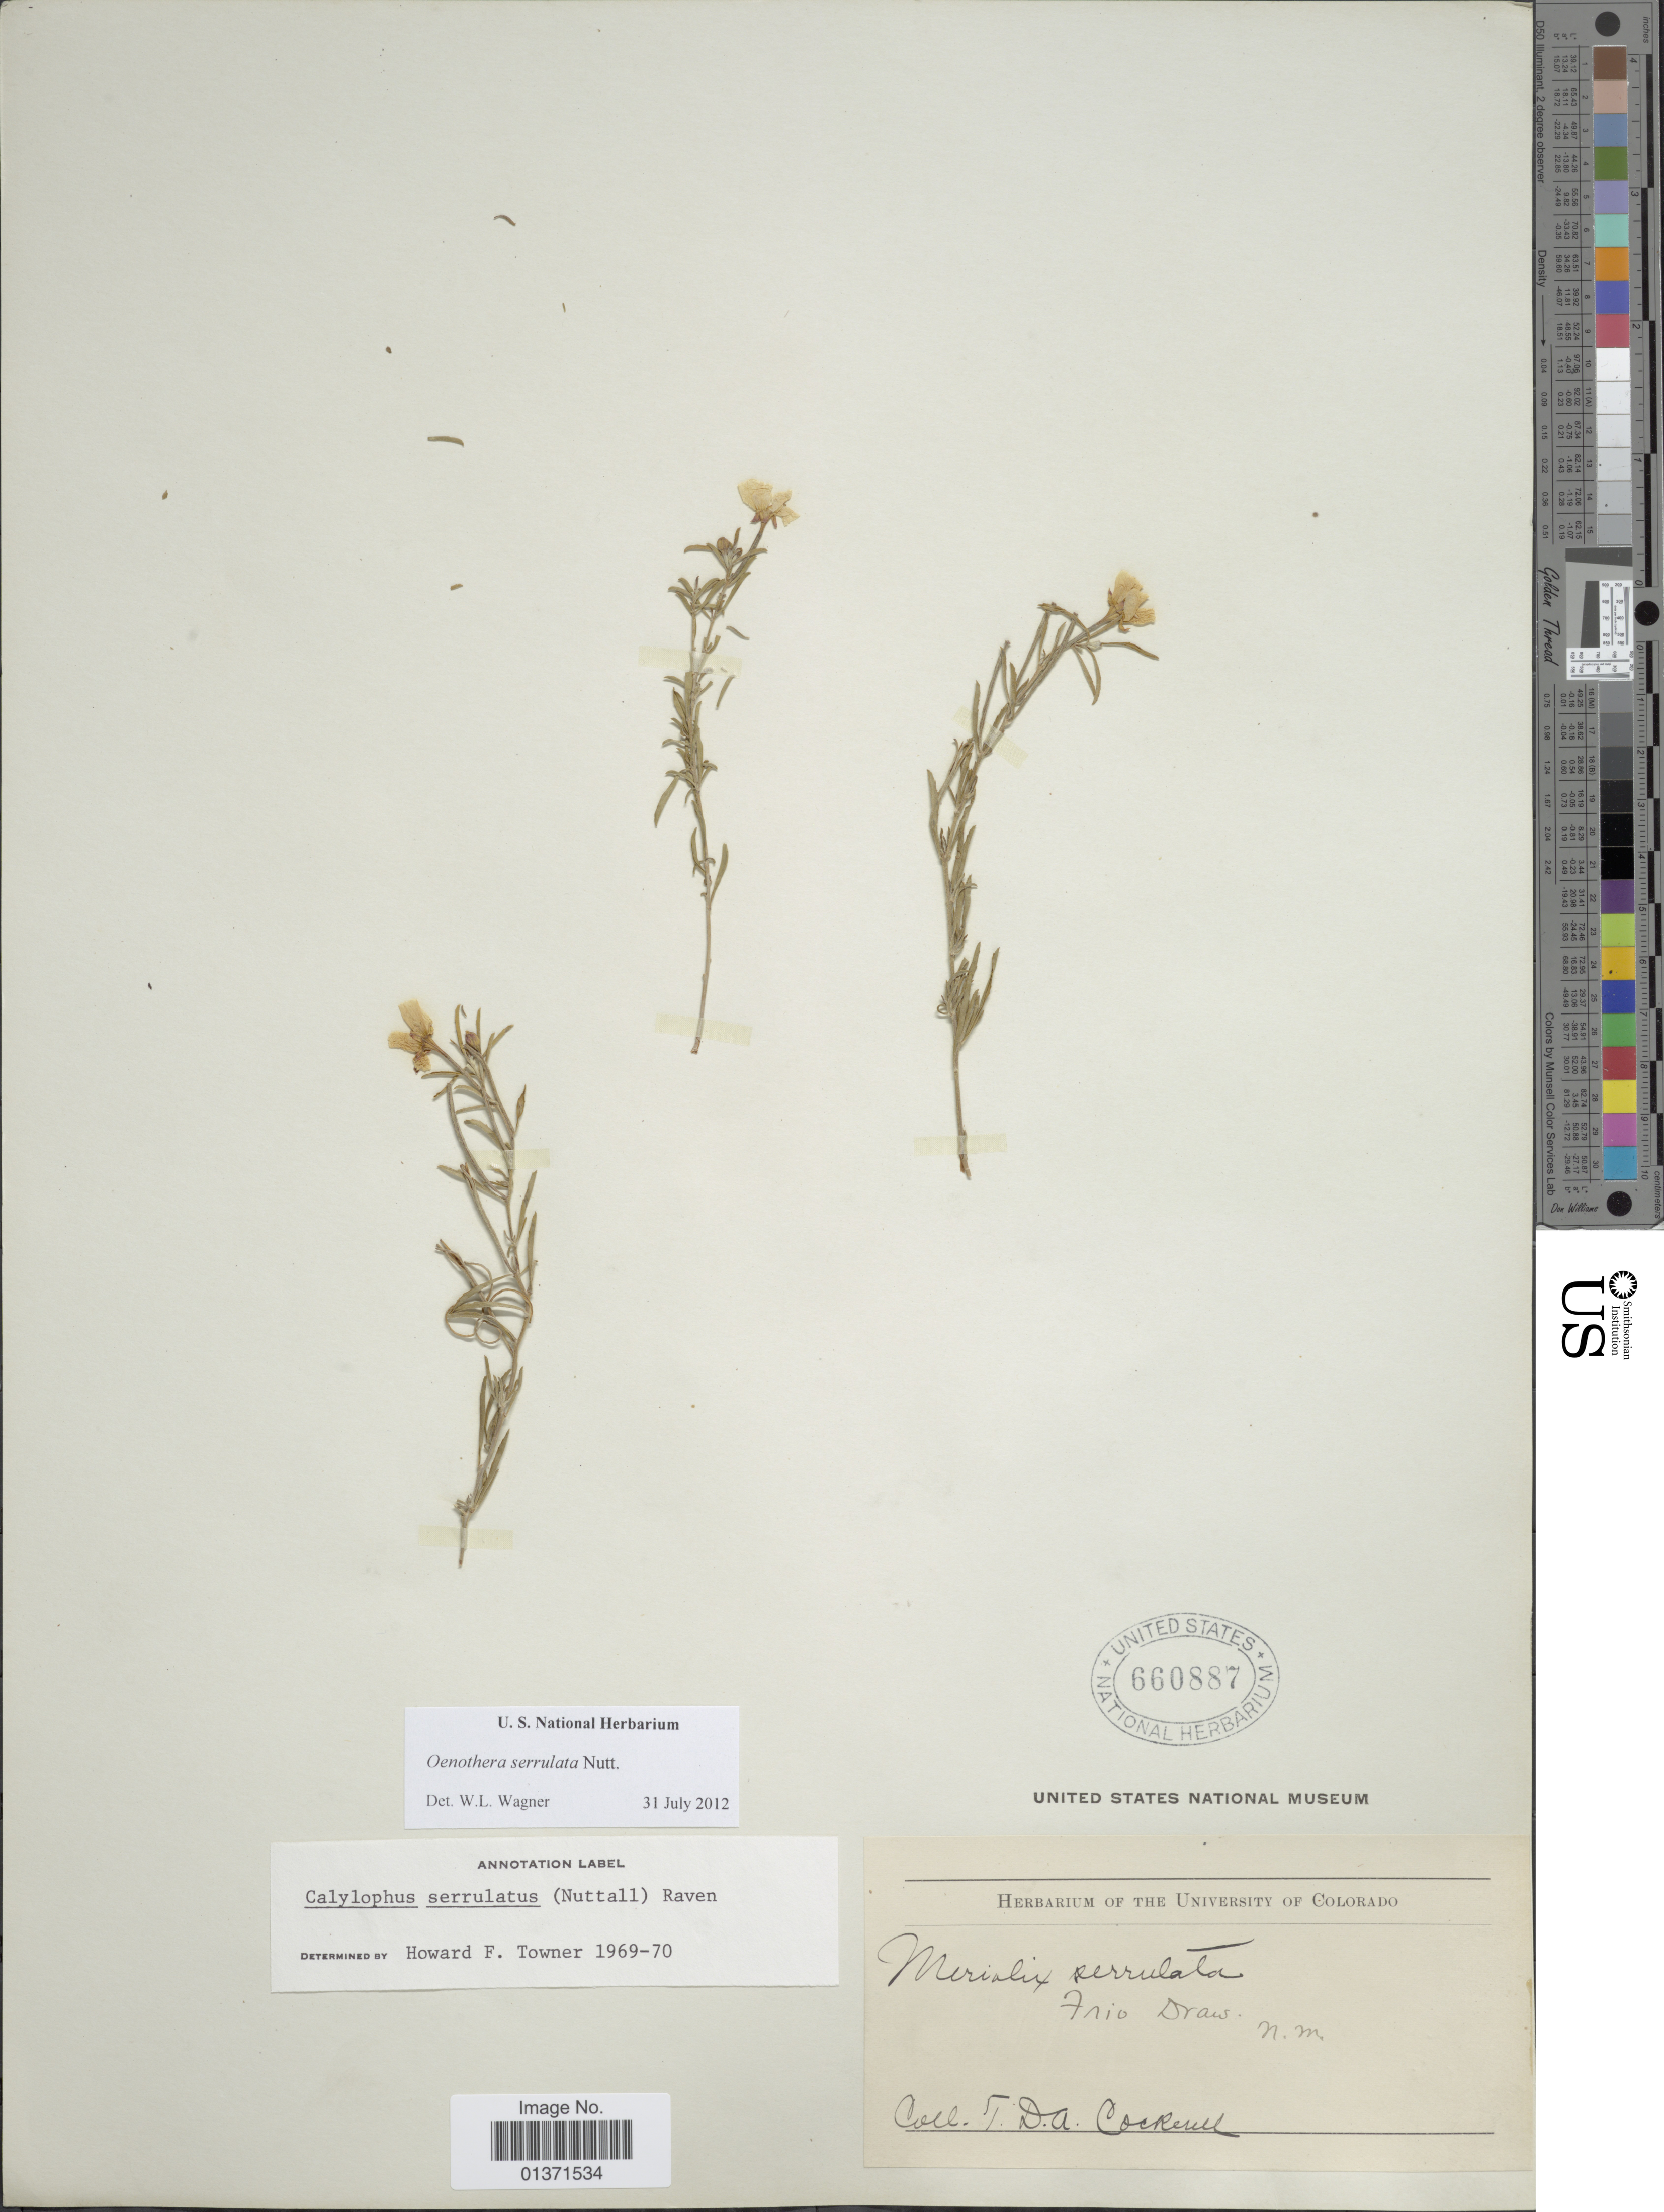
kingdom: Plantae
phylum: Tracheophyta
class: Magnoliopsida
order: Myrtales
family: Onagraceae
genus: Oenothera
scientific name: Oenothera serrulata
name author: Nutt.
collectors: C. R. Orcutt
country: United States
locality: Frio Draw n.m.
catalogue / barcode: US 660887